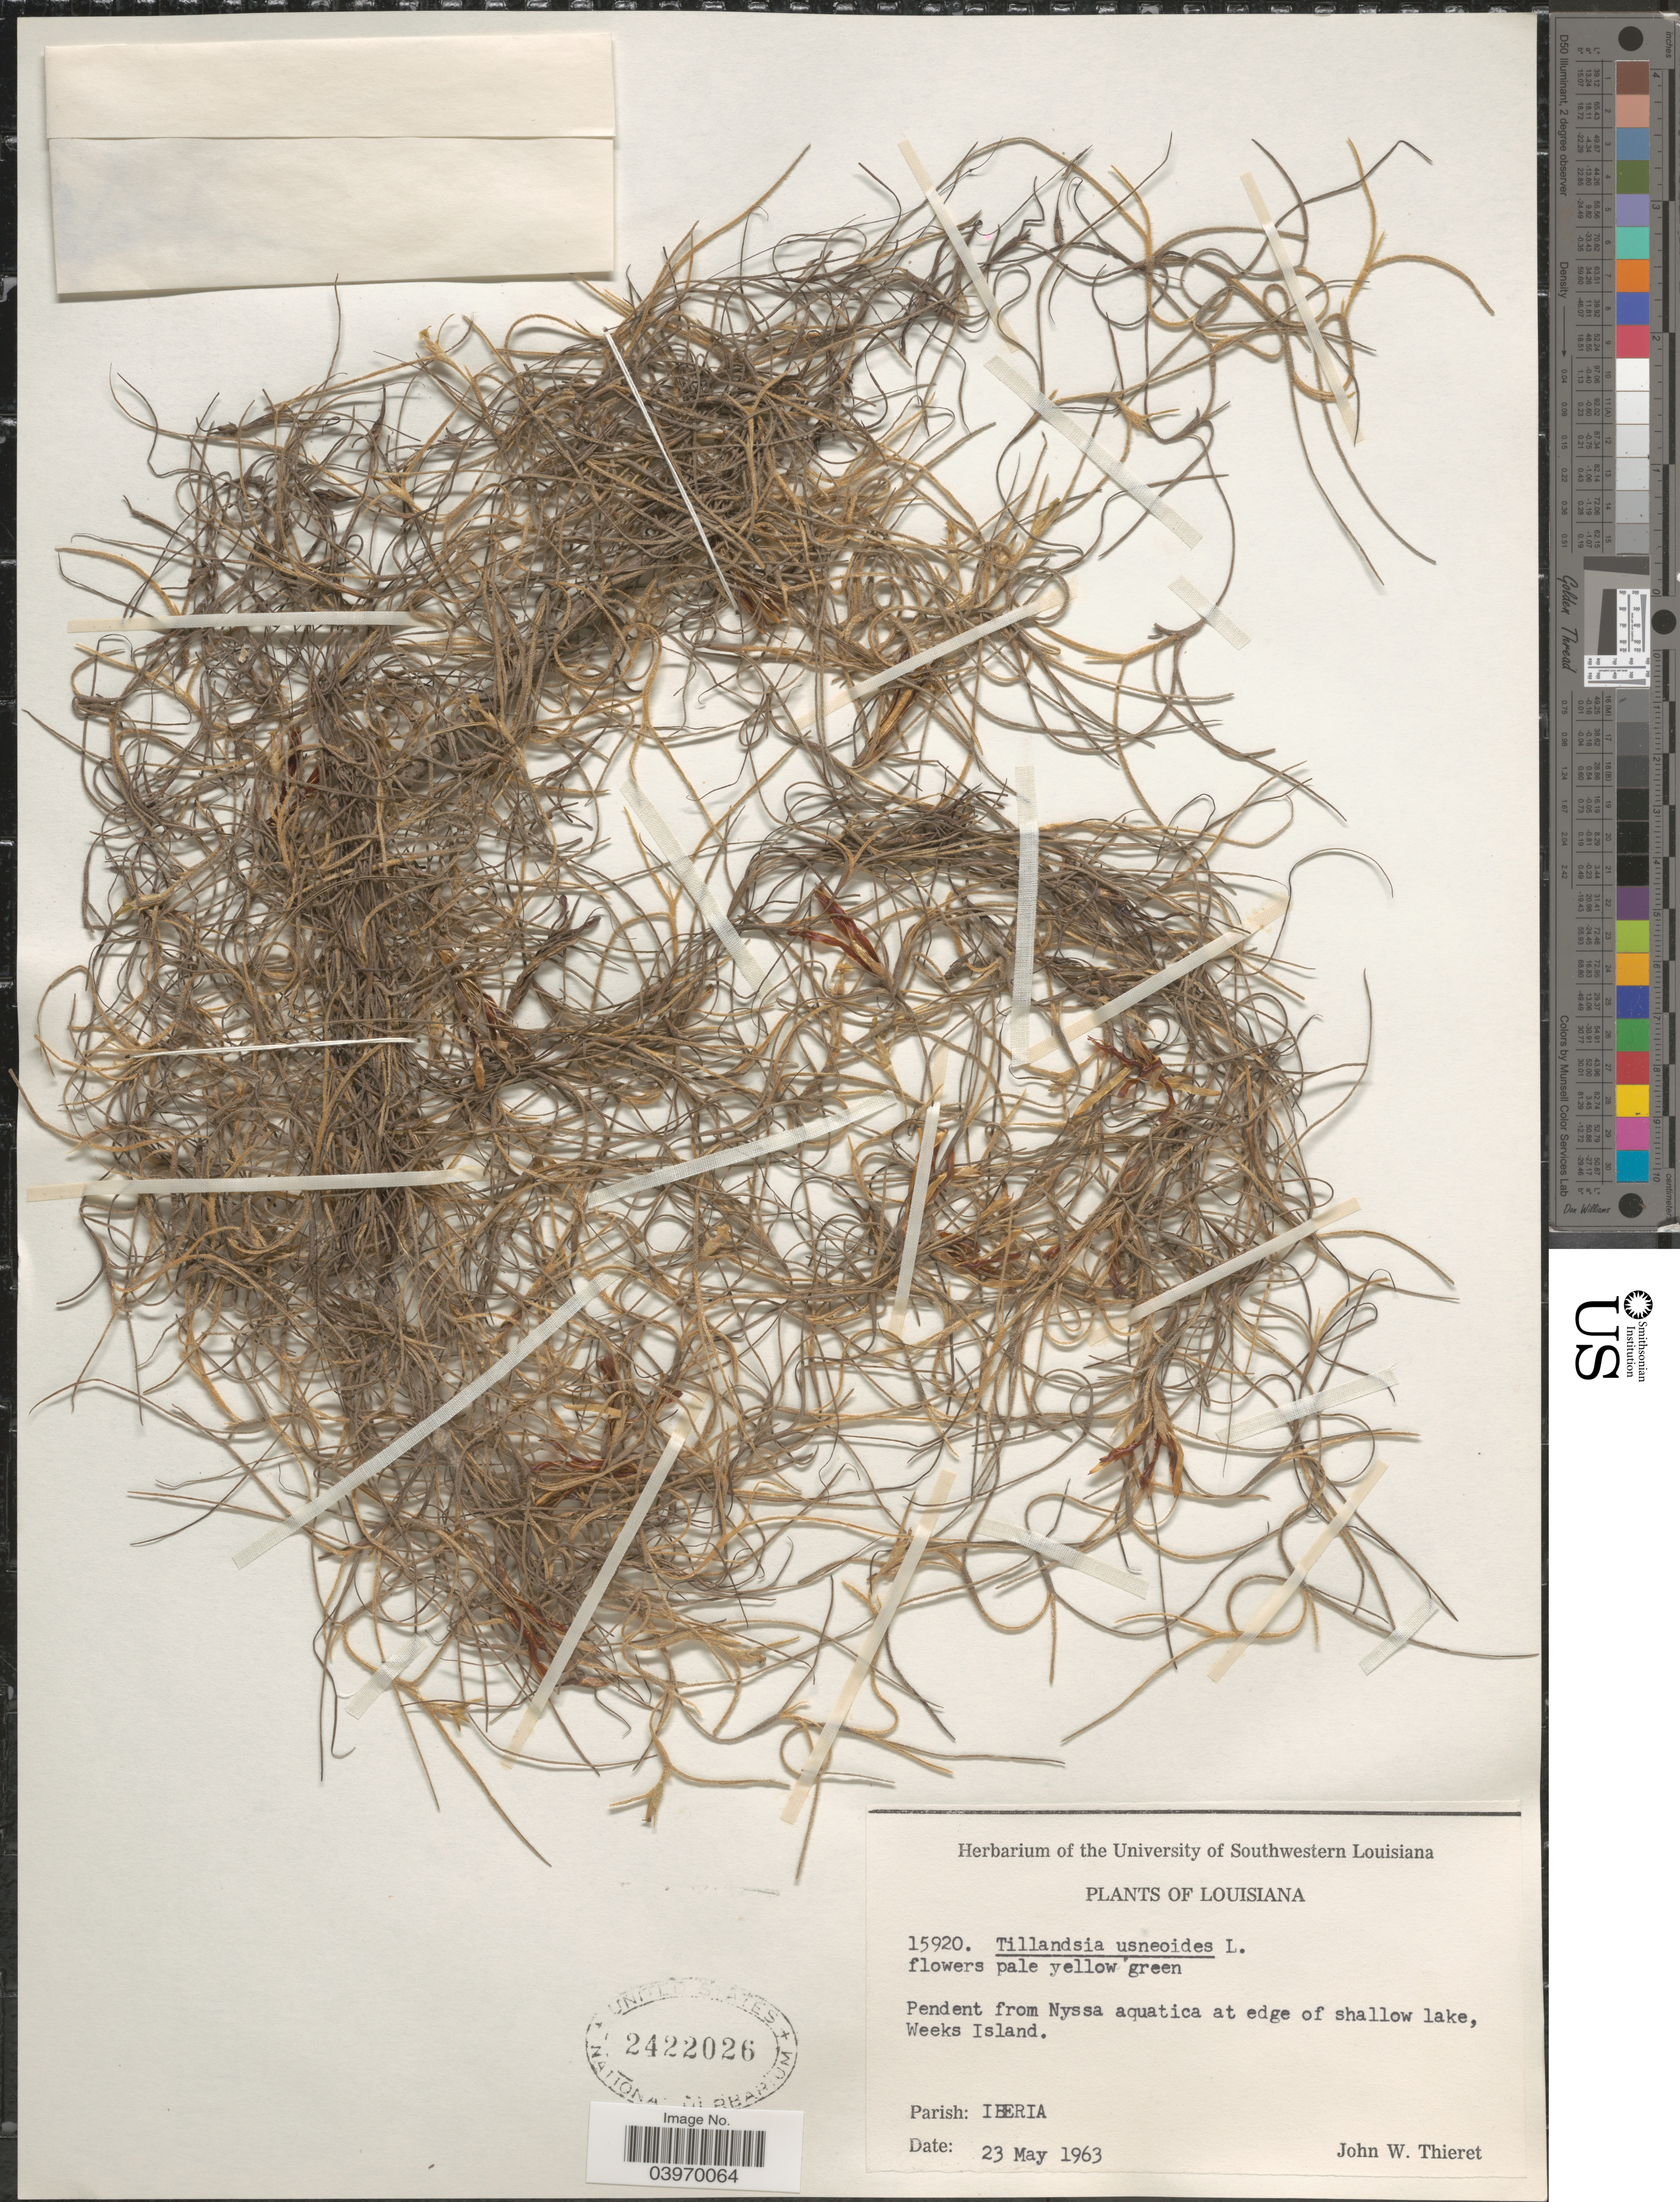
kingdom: Plantae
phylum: Tracheophyta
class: Liliopsida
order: Poales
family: Bromeliaceae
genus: Tillandsia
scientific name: Tillandsia usneoides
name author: (L.) L.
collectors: J. W. Thieret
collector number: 15920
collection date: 1963-05-23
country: United States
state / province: Louisiana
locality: Pendent from Nyssa aquatica at edge of shallow lake, Weeks Island. Parish: Iberia.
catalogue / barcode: US 2422026